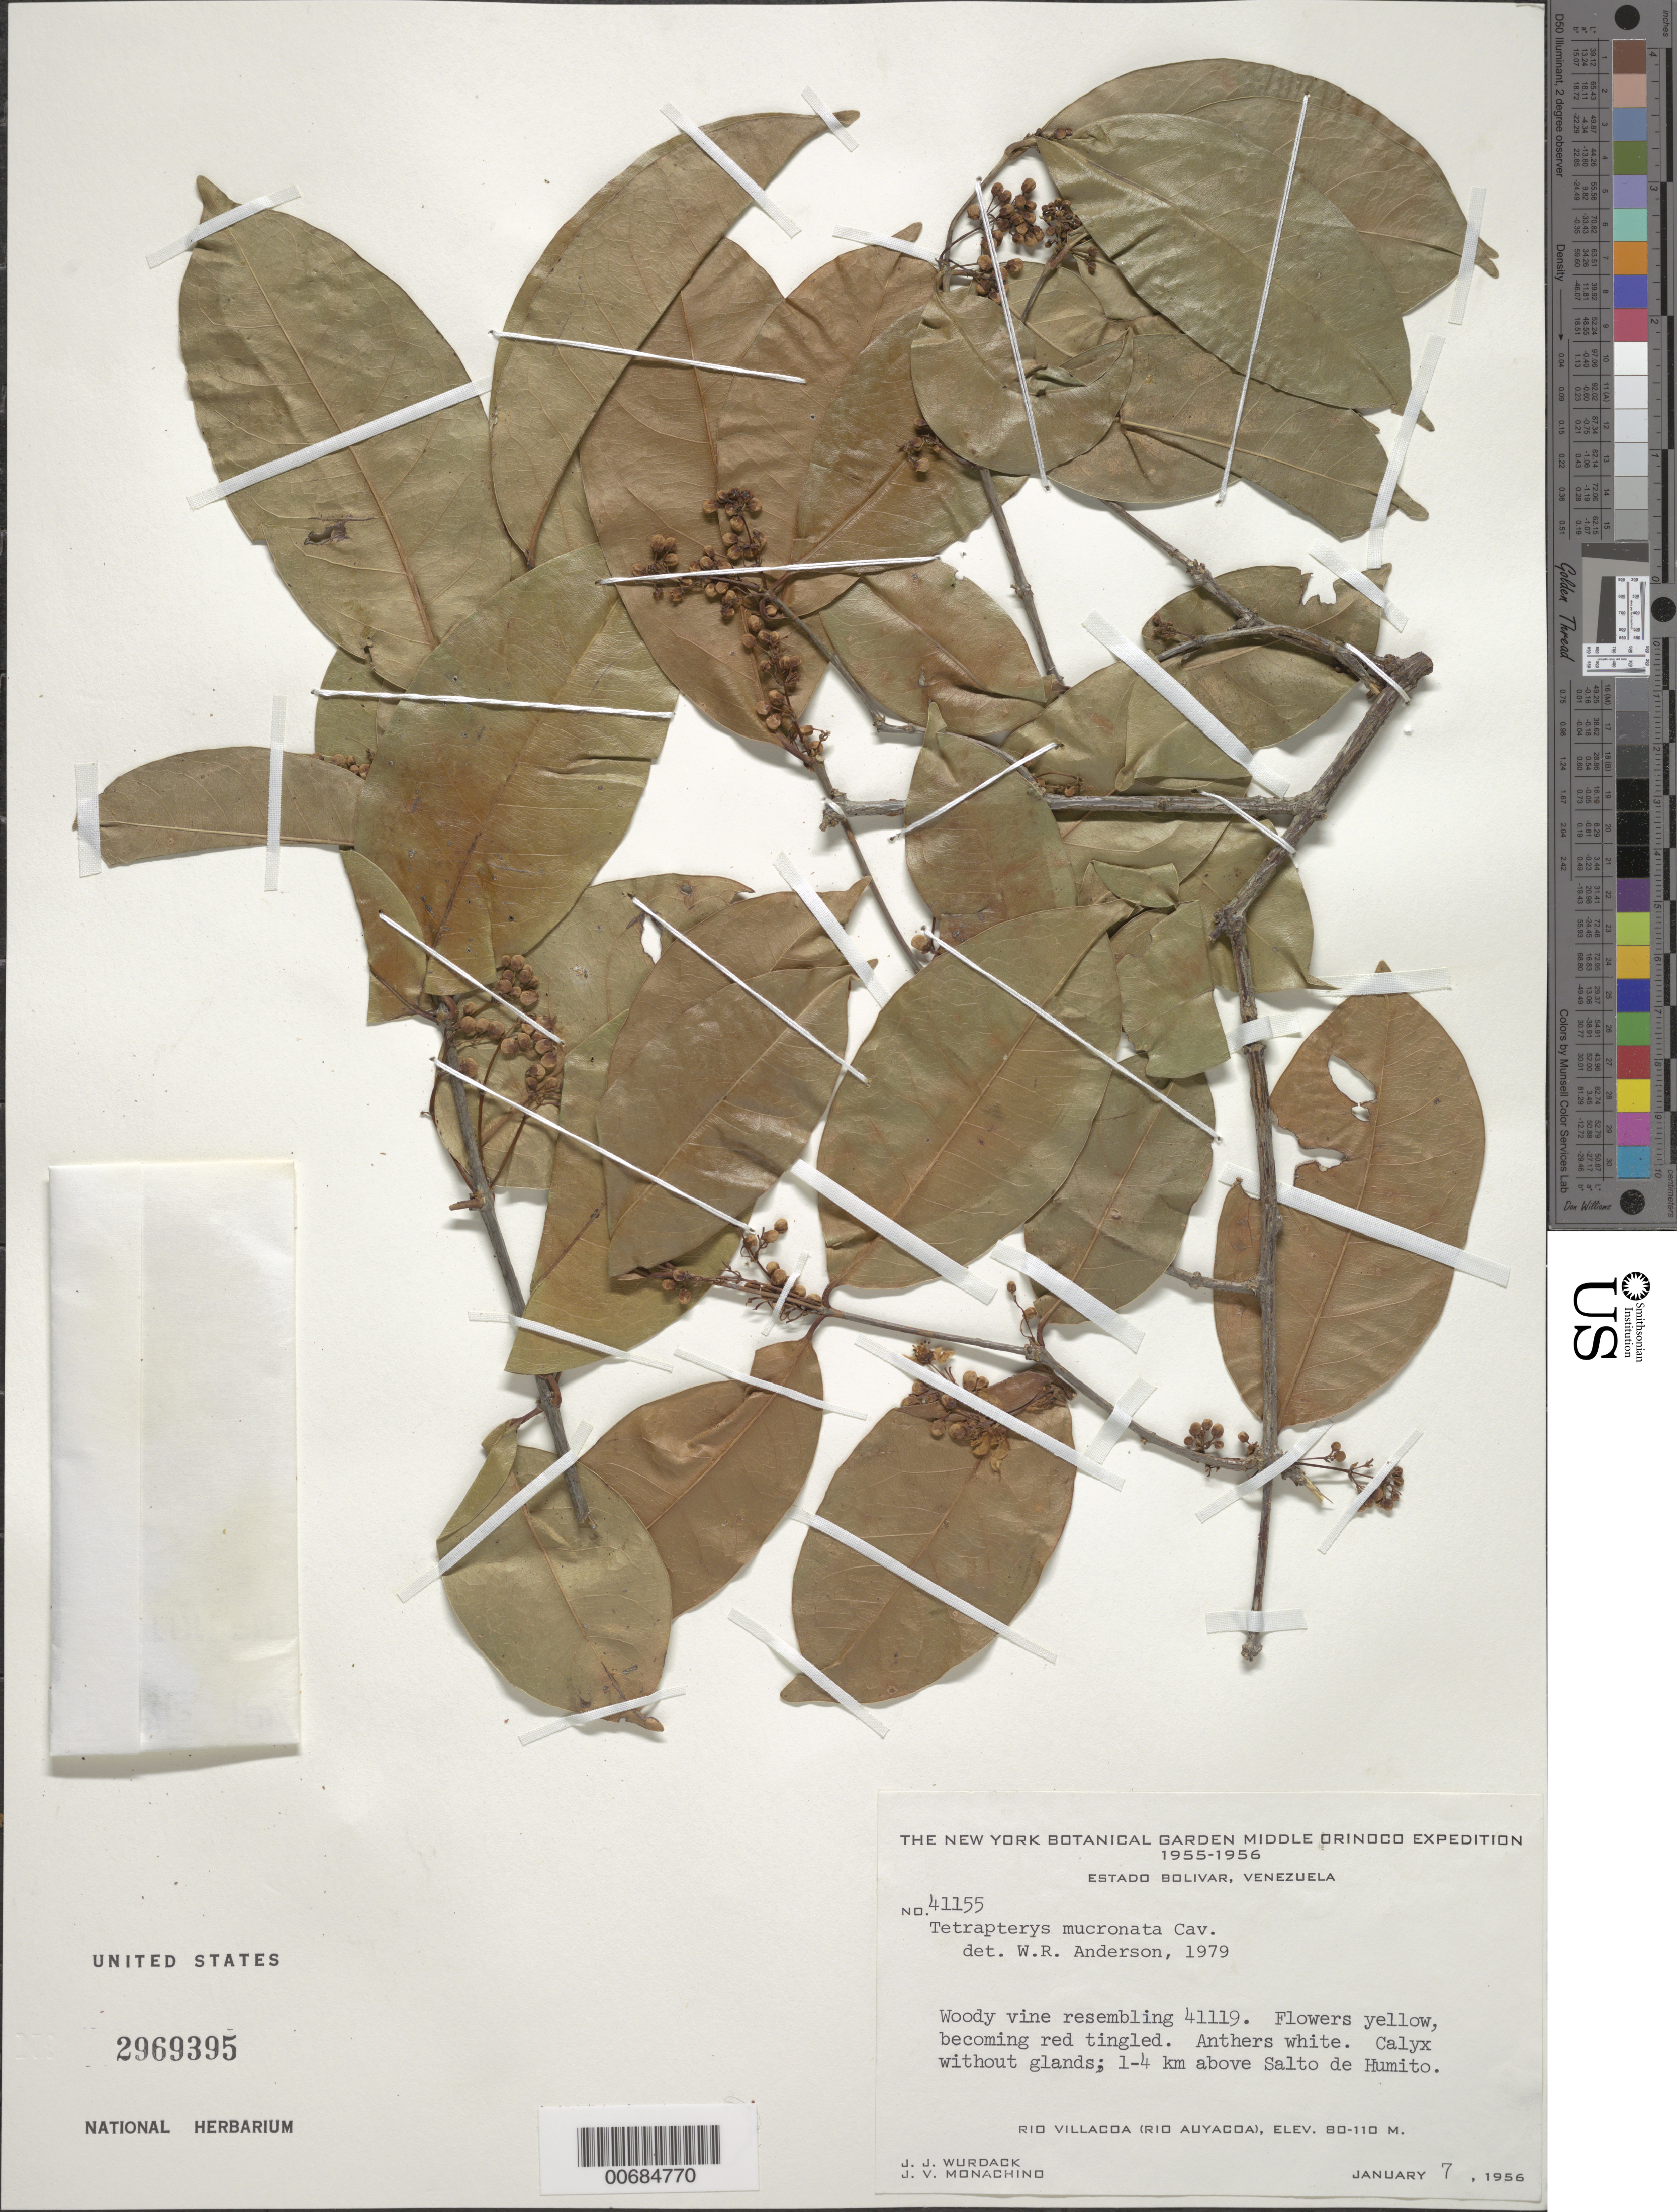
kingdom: Plantae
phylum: Tracheophyta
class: Magnoliopsida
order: Malpighiales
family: Malpighiaceae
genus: Tetrapterys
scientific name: Tetrapterys mucronata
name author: Cav.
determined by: Anderson, W. R., (MICH), University of Michigan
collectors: J. J. Wurdack & J. V. Monachino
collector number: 41155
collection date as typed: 7-Jan-56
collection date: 1956-01-07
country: Venezuela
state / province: Bolívar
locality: Río Villacoa (Río Auyacoa), 1-4 km above Salto de Humito (25-30 km from river mouth)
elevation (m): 80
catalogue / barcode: US 2969395